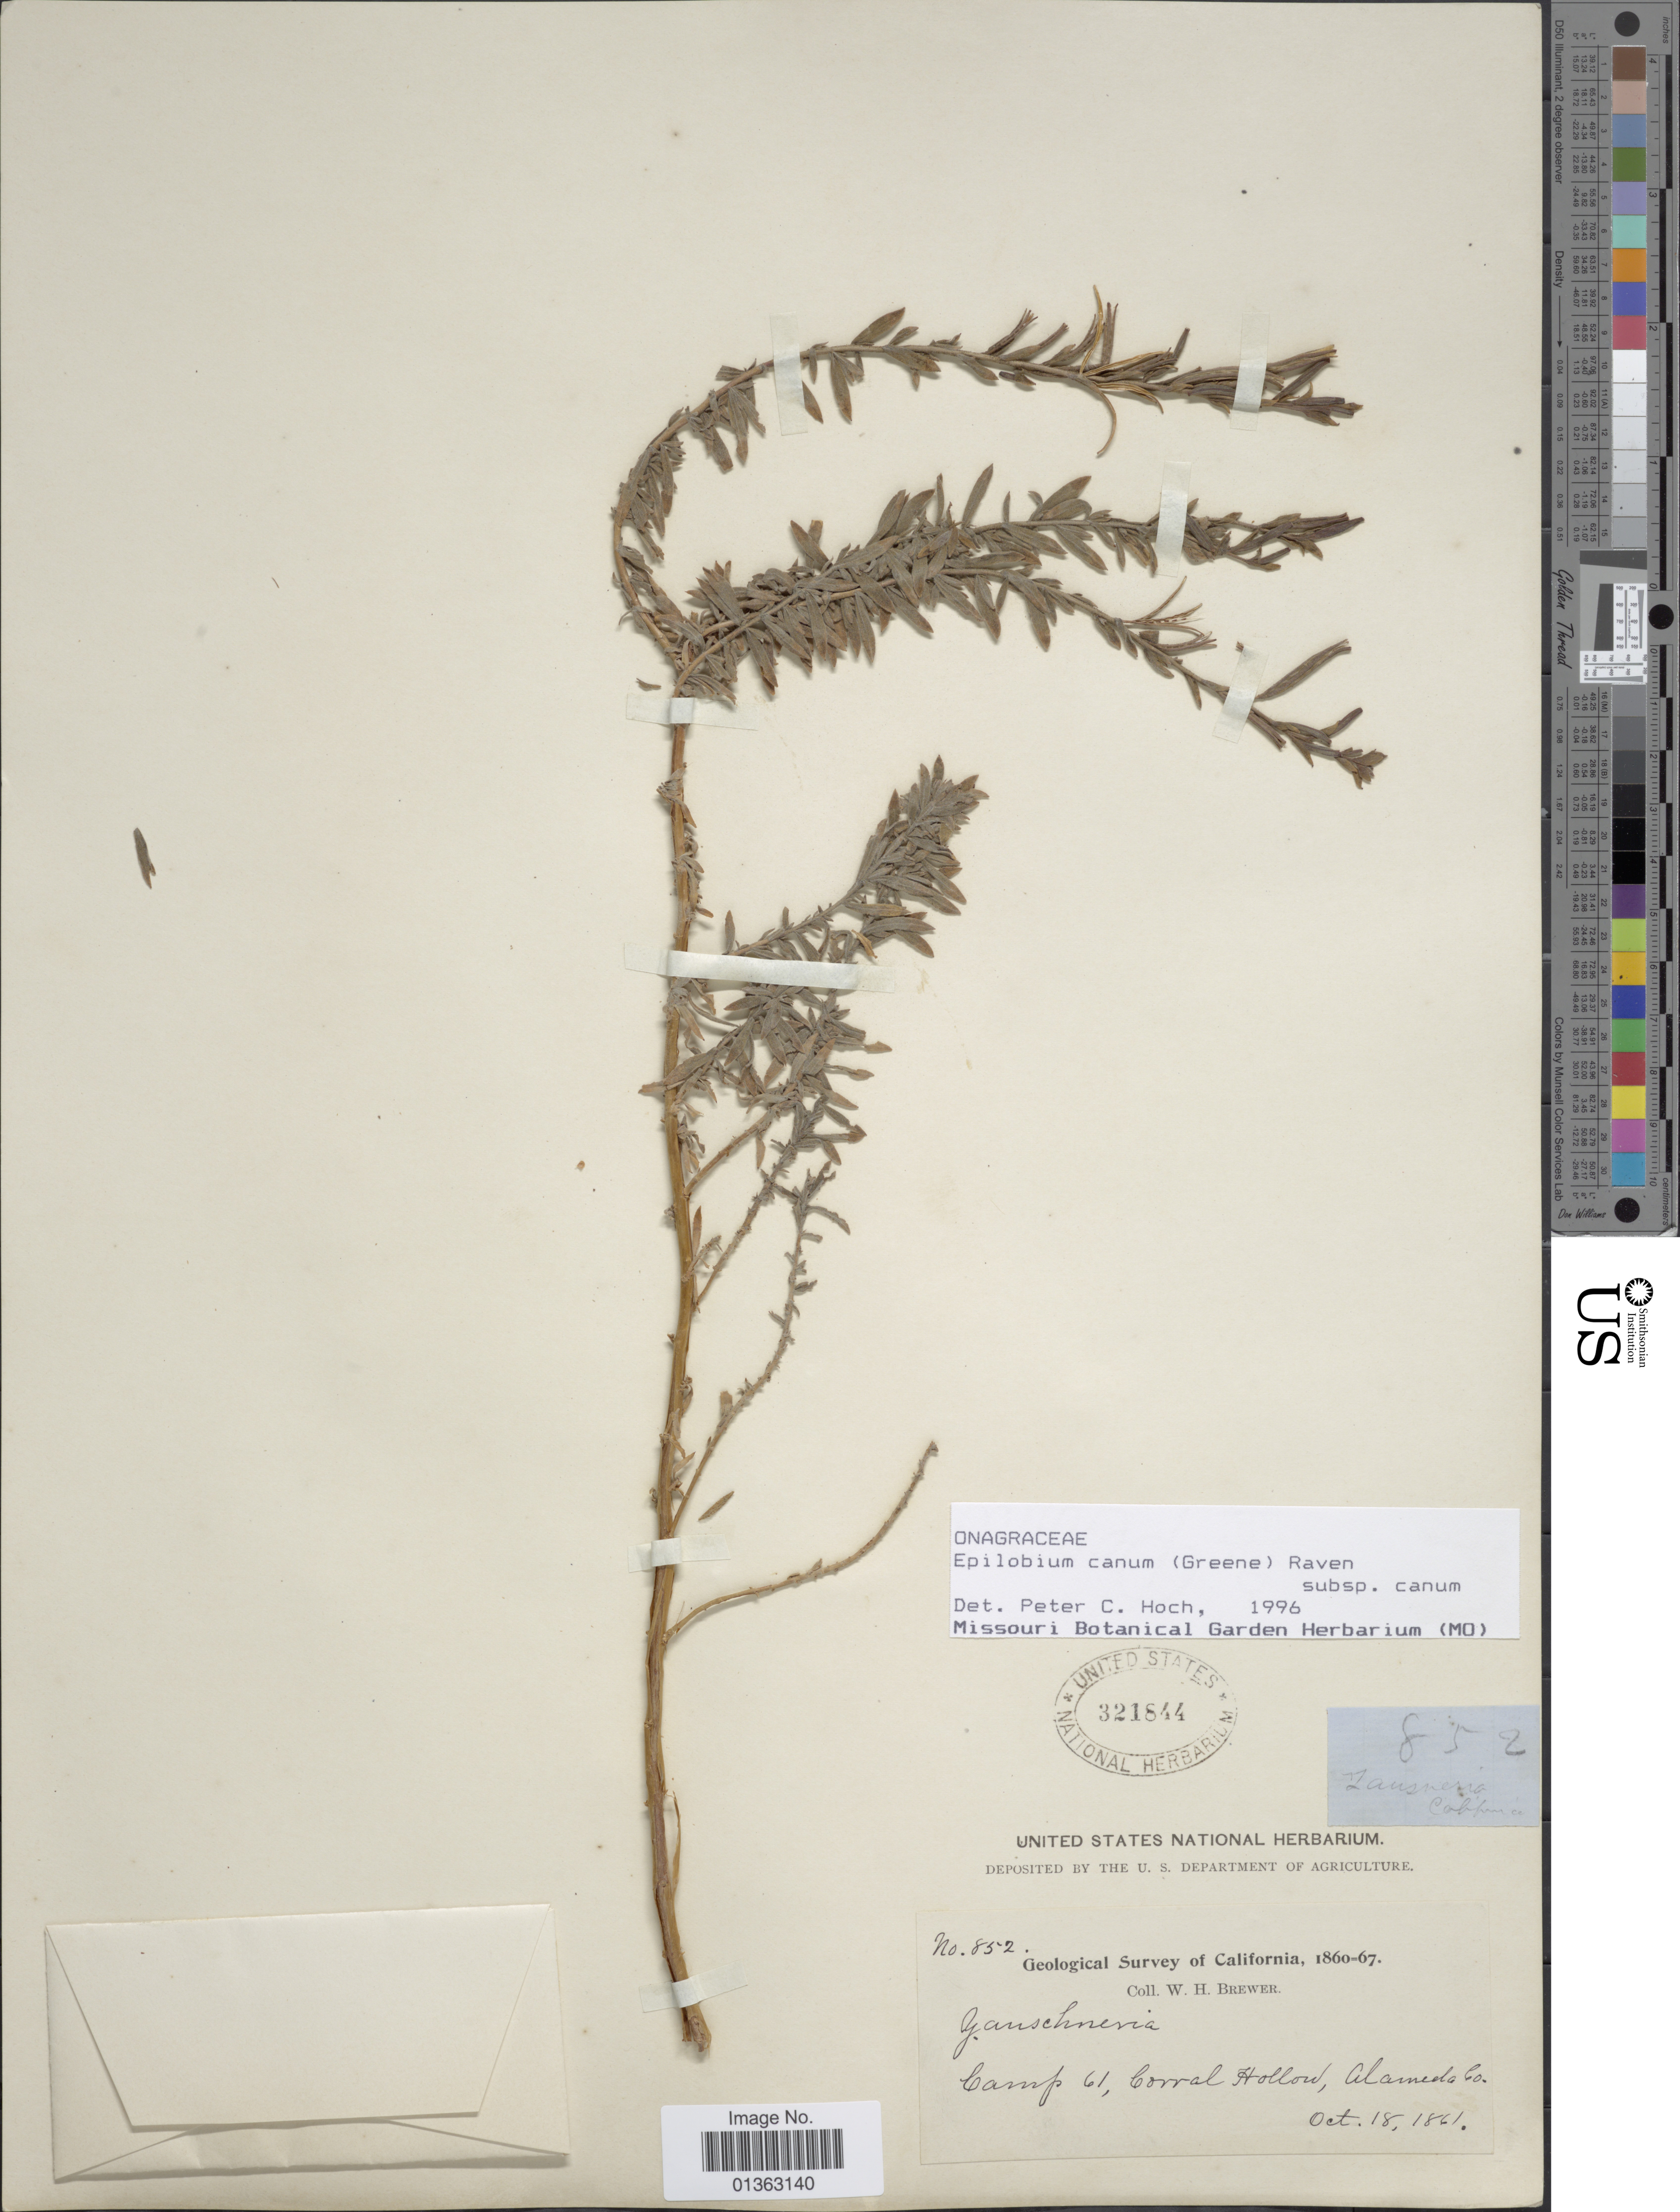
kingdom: Plantae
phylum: Tracheophyta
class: Magnoliopsida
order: Myrtales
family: Onagraceae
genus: Epilobium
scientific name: Epilobium canum subsp. canum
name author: (Greene) P.H. Raven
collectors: W. H. Brewer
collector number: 852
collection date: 1861-10-18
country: United States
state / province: California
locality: Camp 61, Corral Hollow, Alamedo Co.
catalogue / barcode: US 321844